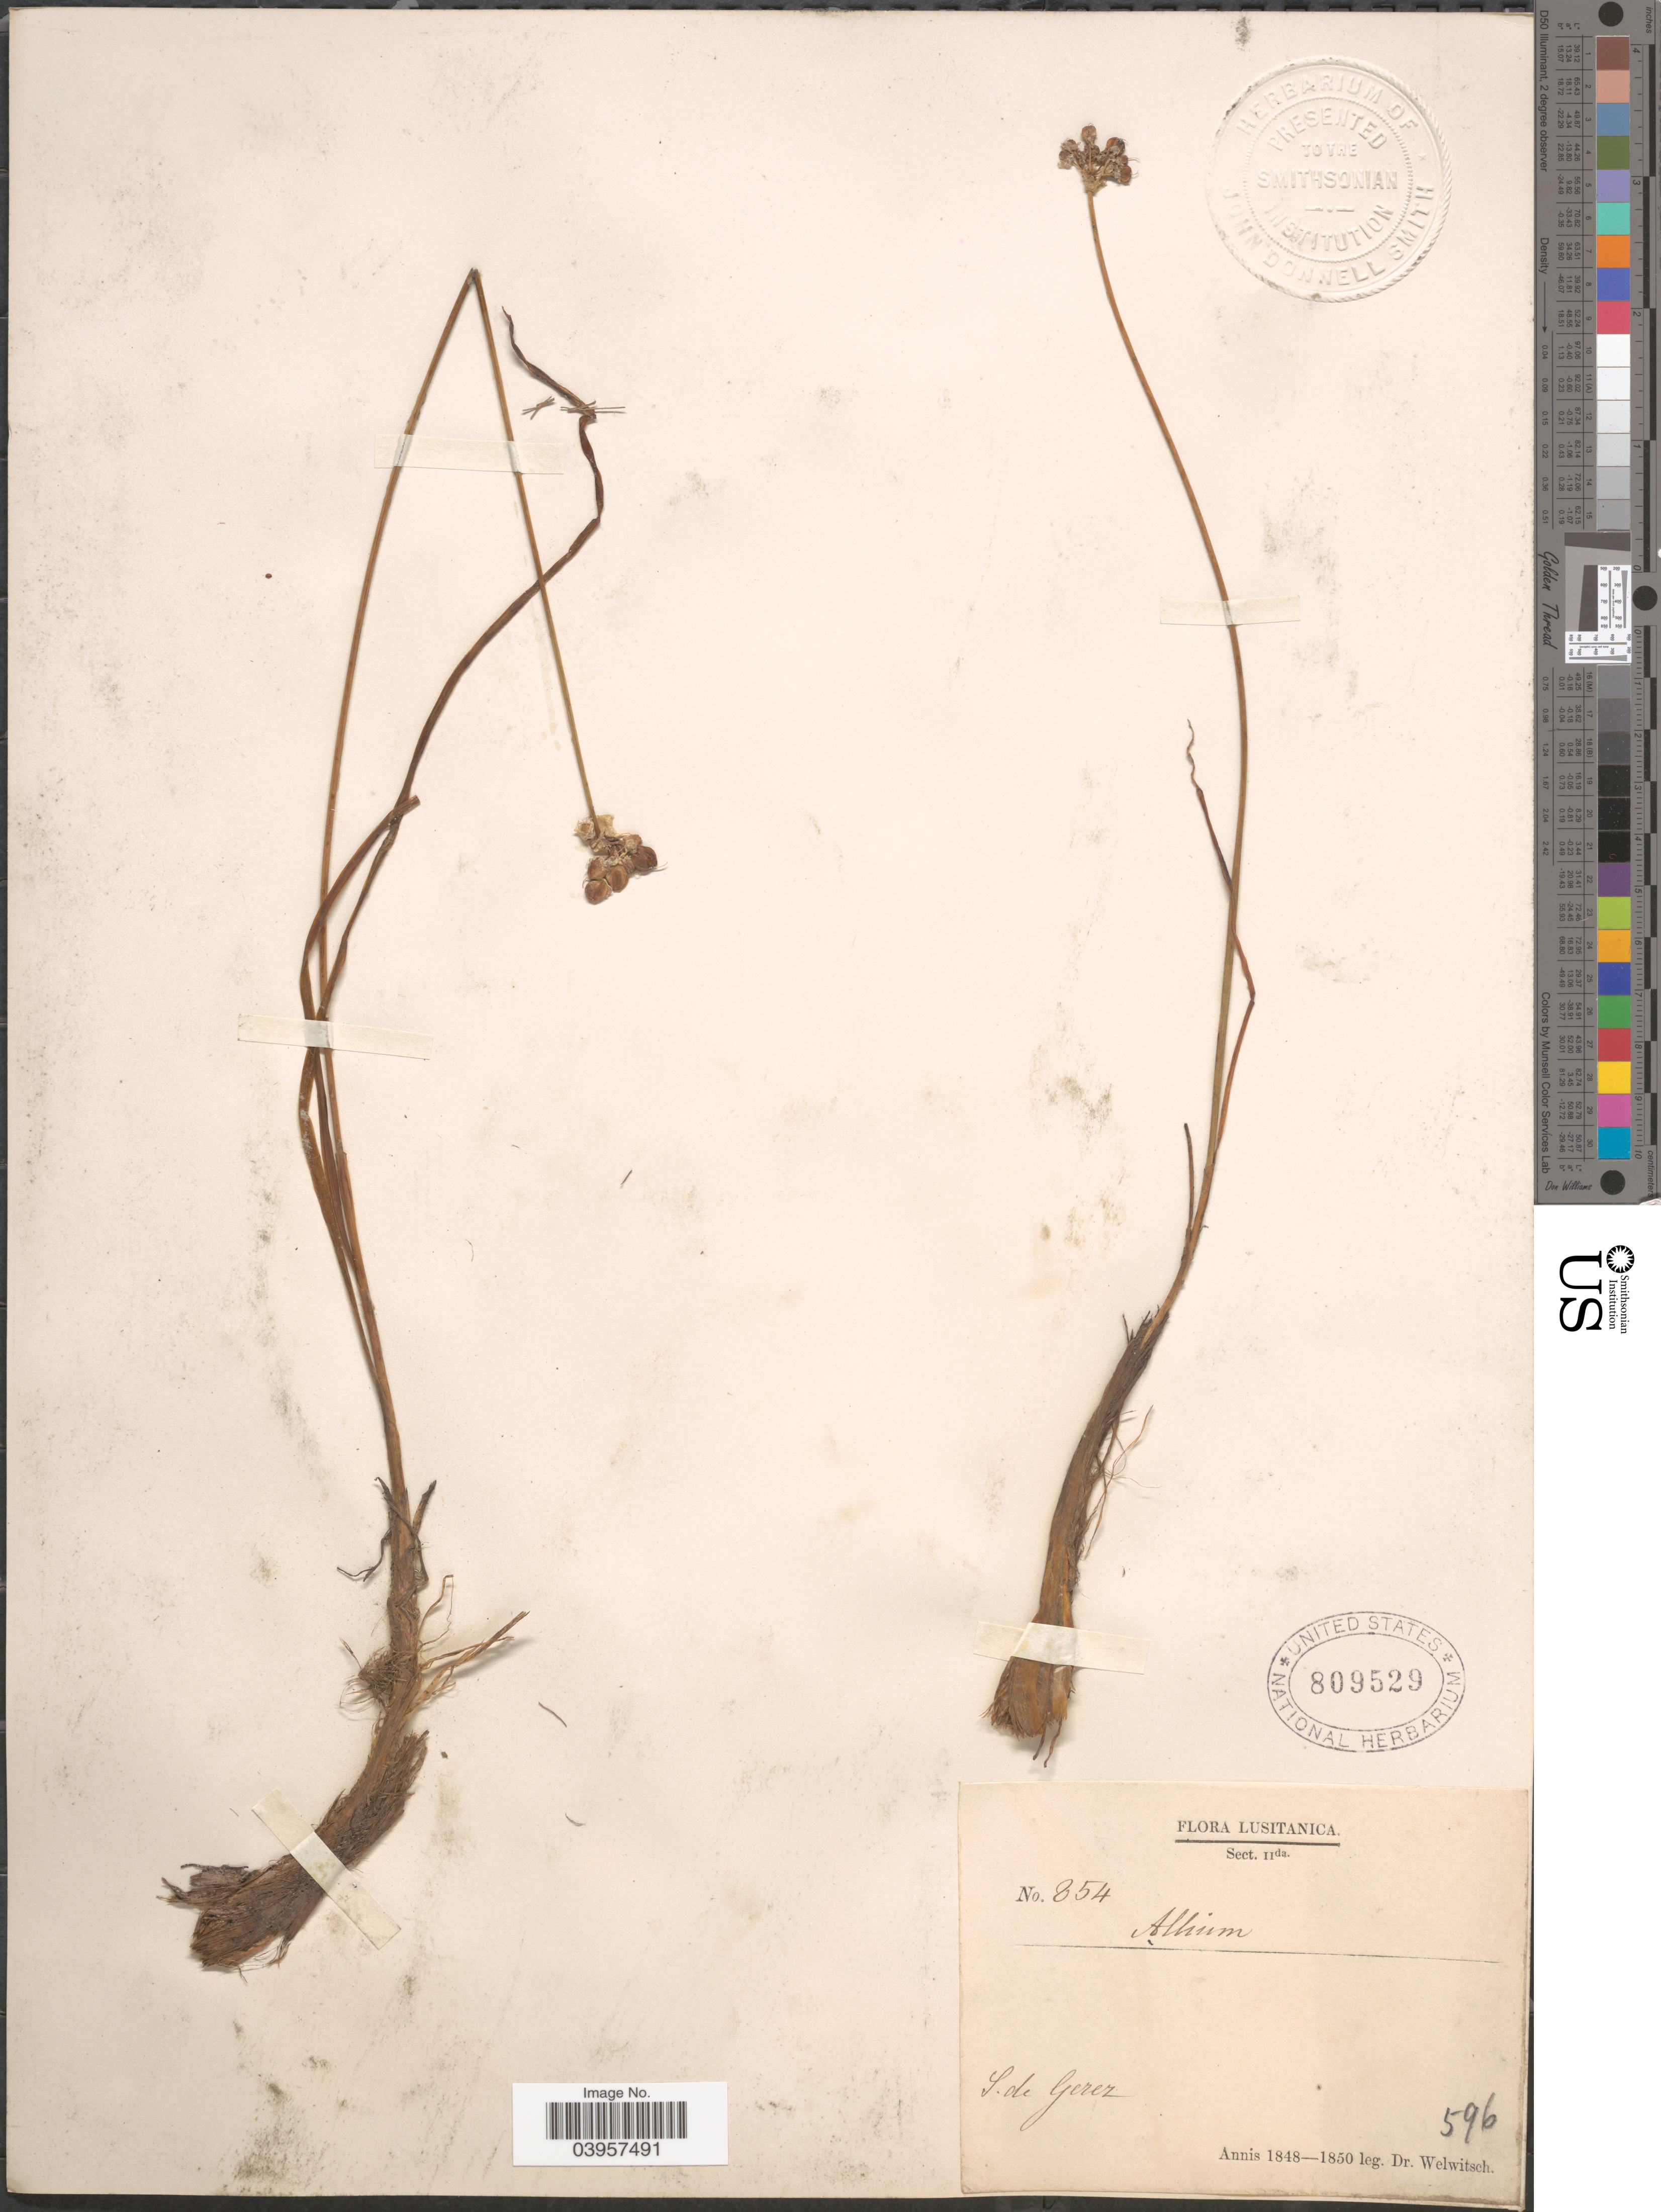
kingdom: Plantae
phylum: Tracheophyta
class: Liliopsida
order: Asparagales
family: Amaryllidaceae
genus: Allium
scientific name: Allium sp.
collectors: -. Welwitsch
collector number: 854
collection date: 1848/1850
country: Portugal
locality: Lusitanica. S. de Gerez.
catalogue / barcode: US 809529